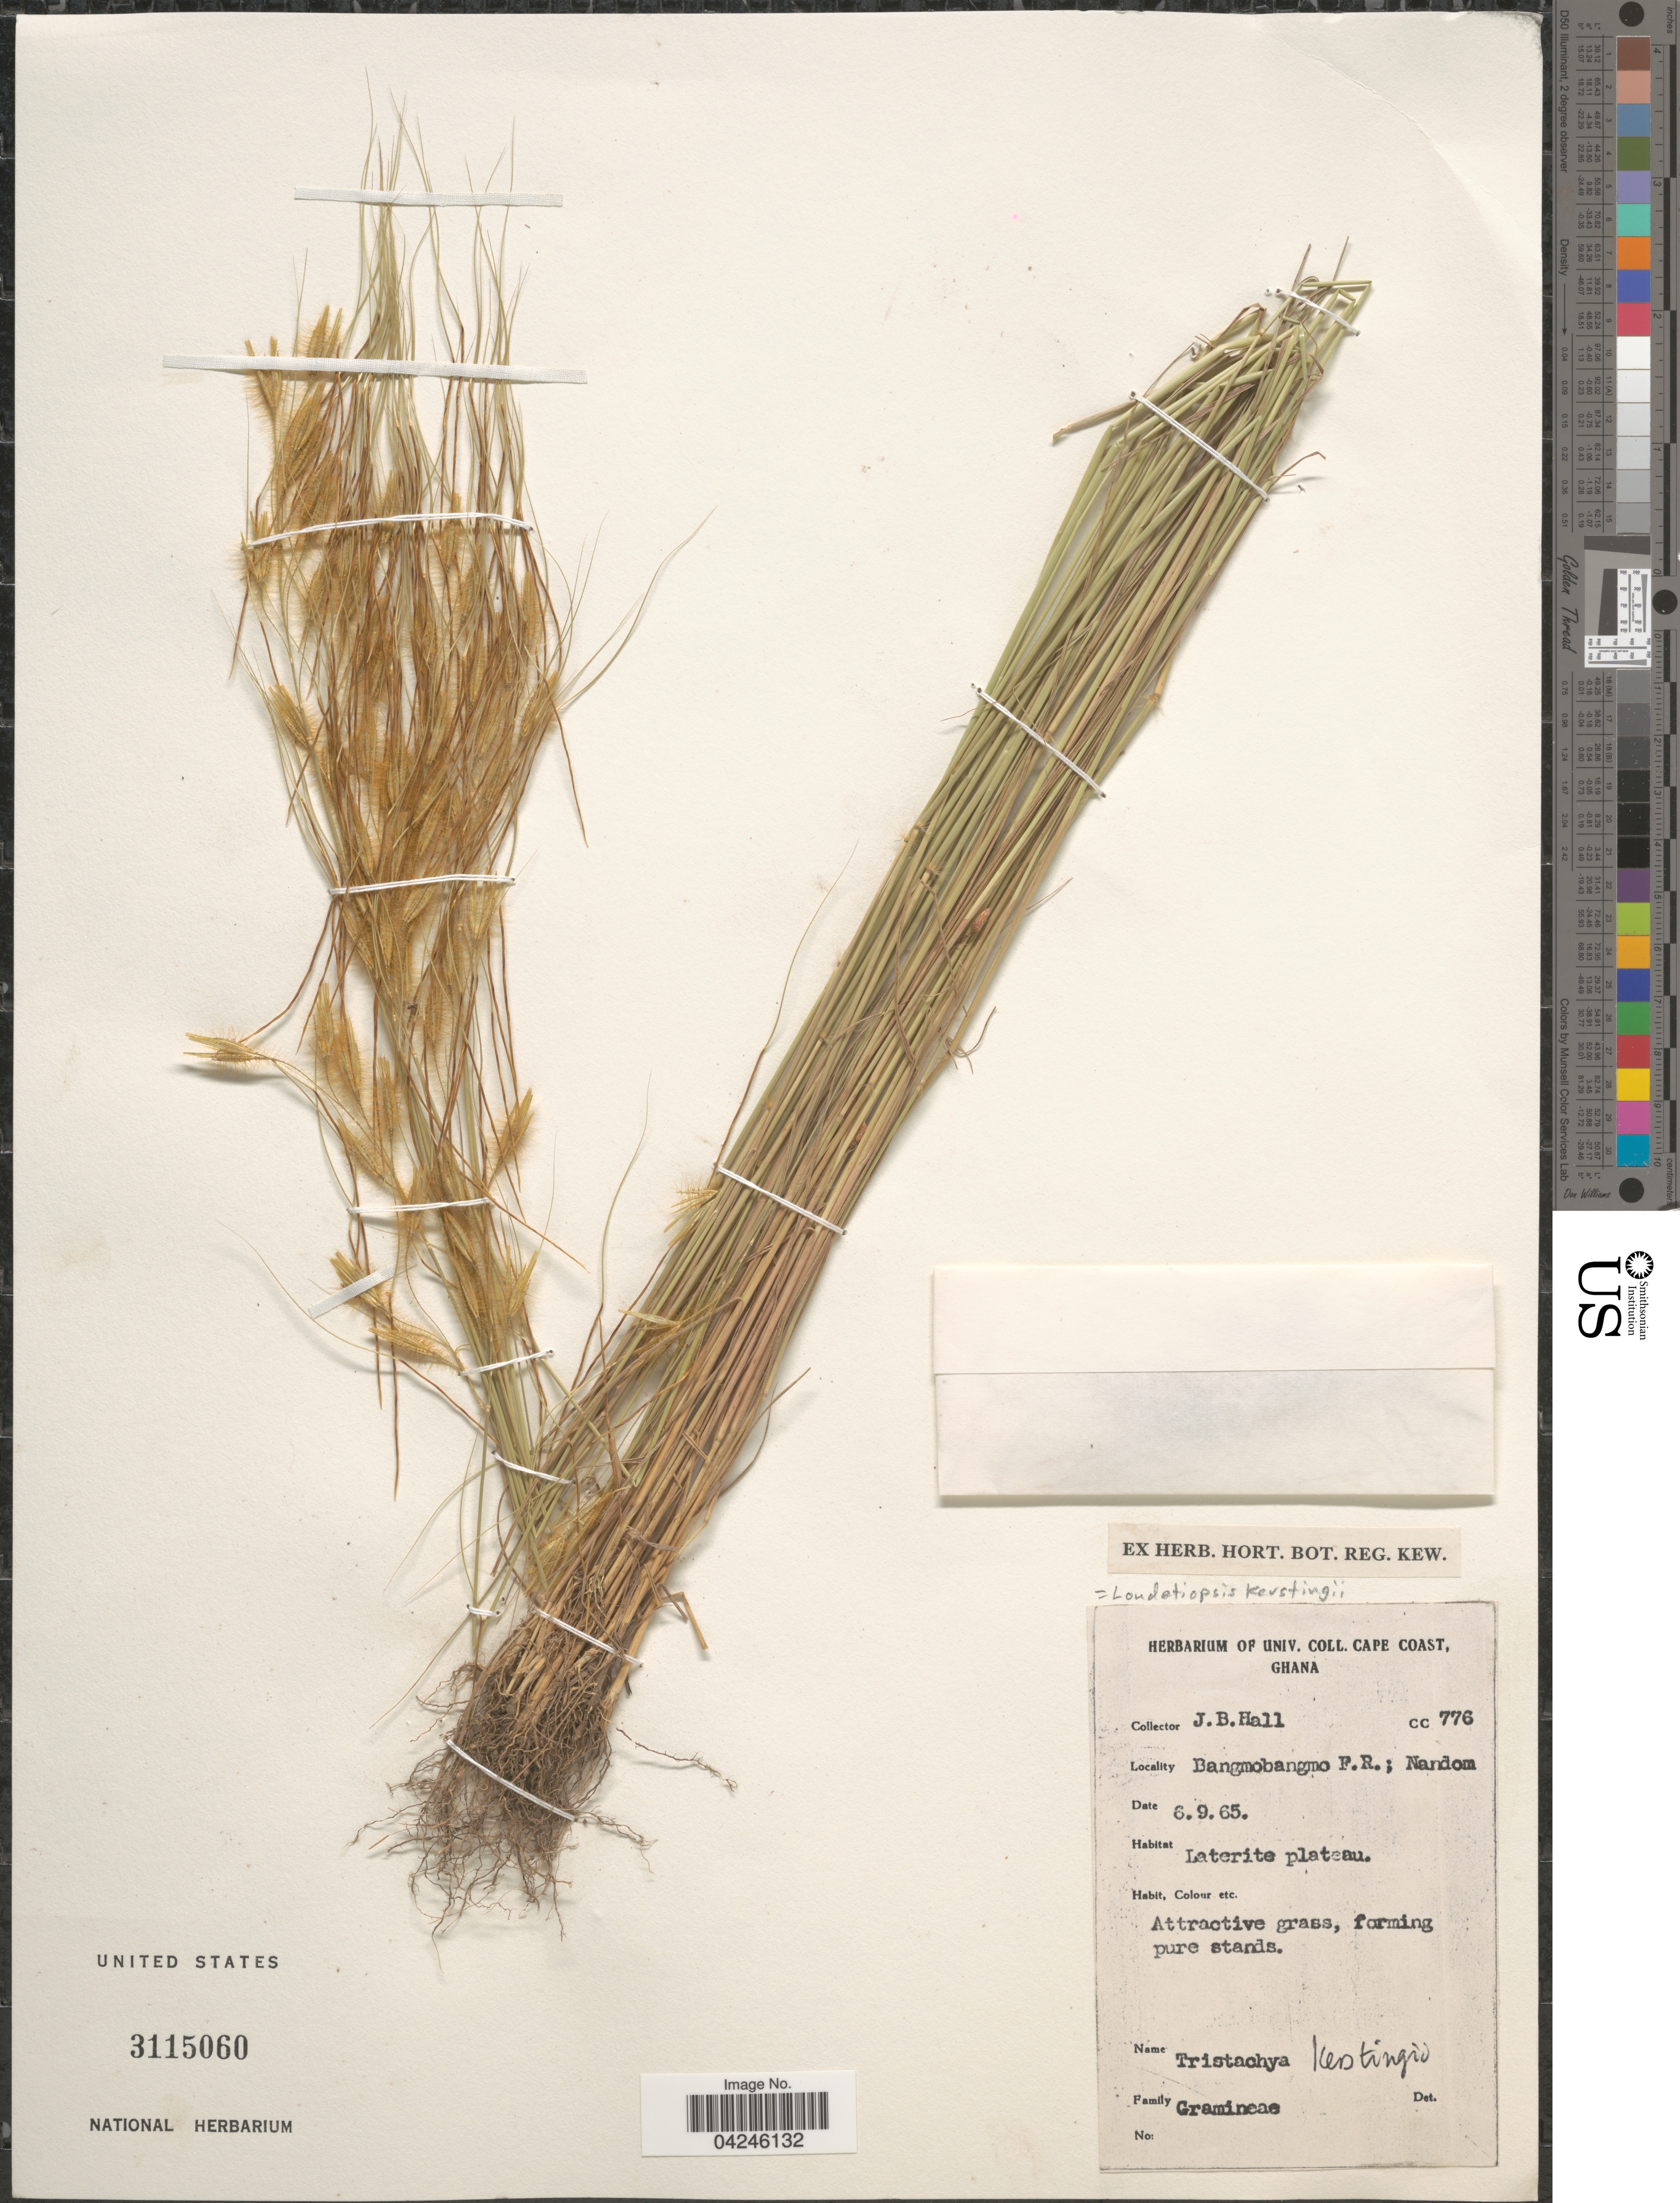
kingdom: Plantae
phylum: Tracheophyta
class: Liliopsida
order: Poales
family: Poaceae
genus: Loudetiopsis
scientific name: Loudetiopsis kerstingii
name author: (Pilg.) Conert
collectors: J. Hall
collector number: CC776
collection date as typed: Transcribed d/m/y: 6/9/65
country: Ghana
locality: Cape Coast. Bangmobangmo F.R.; Nandom. Laterite plateau.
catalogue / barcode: US 3115060